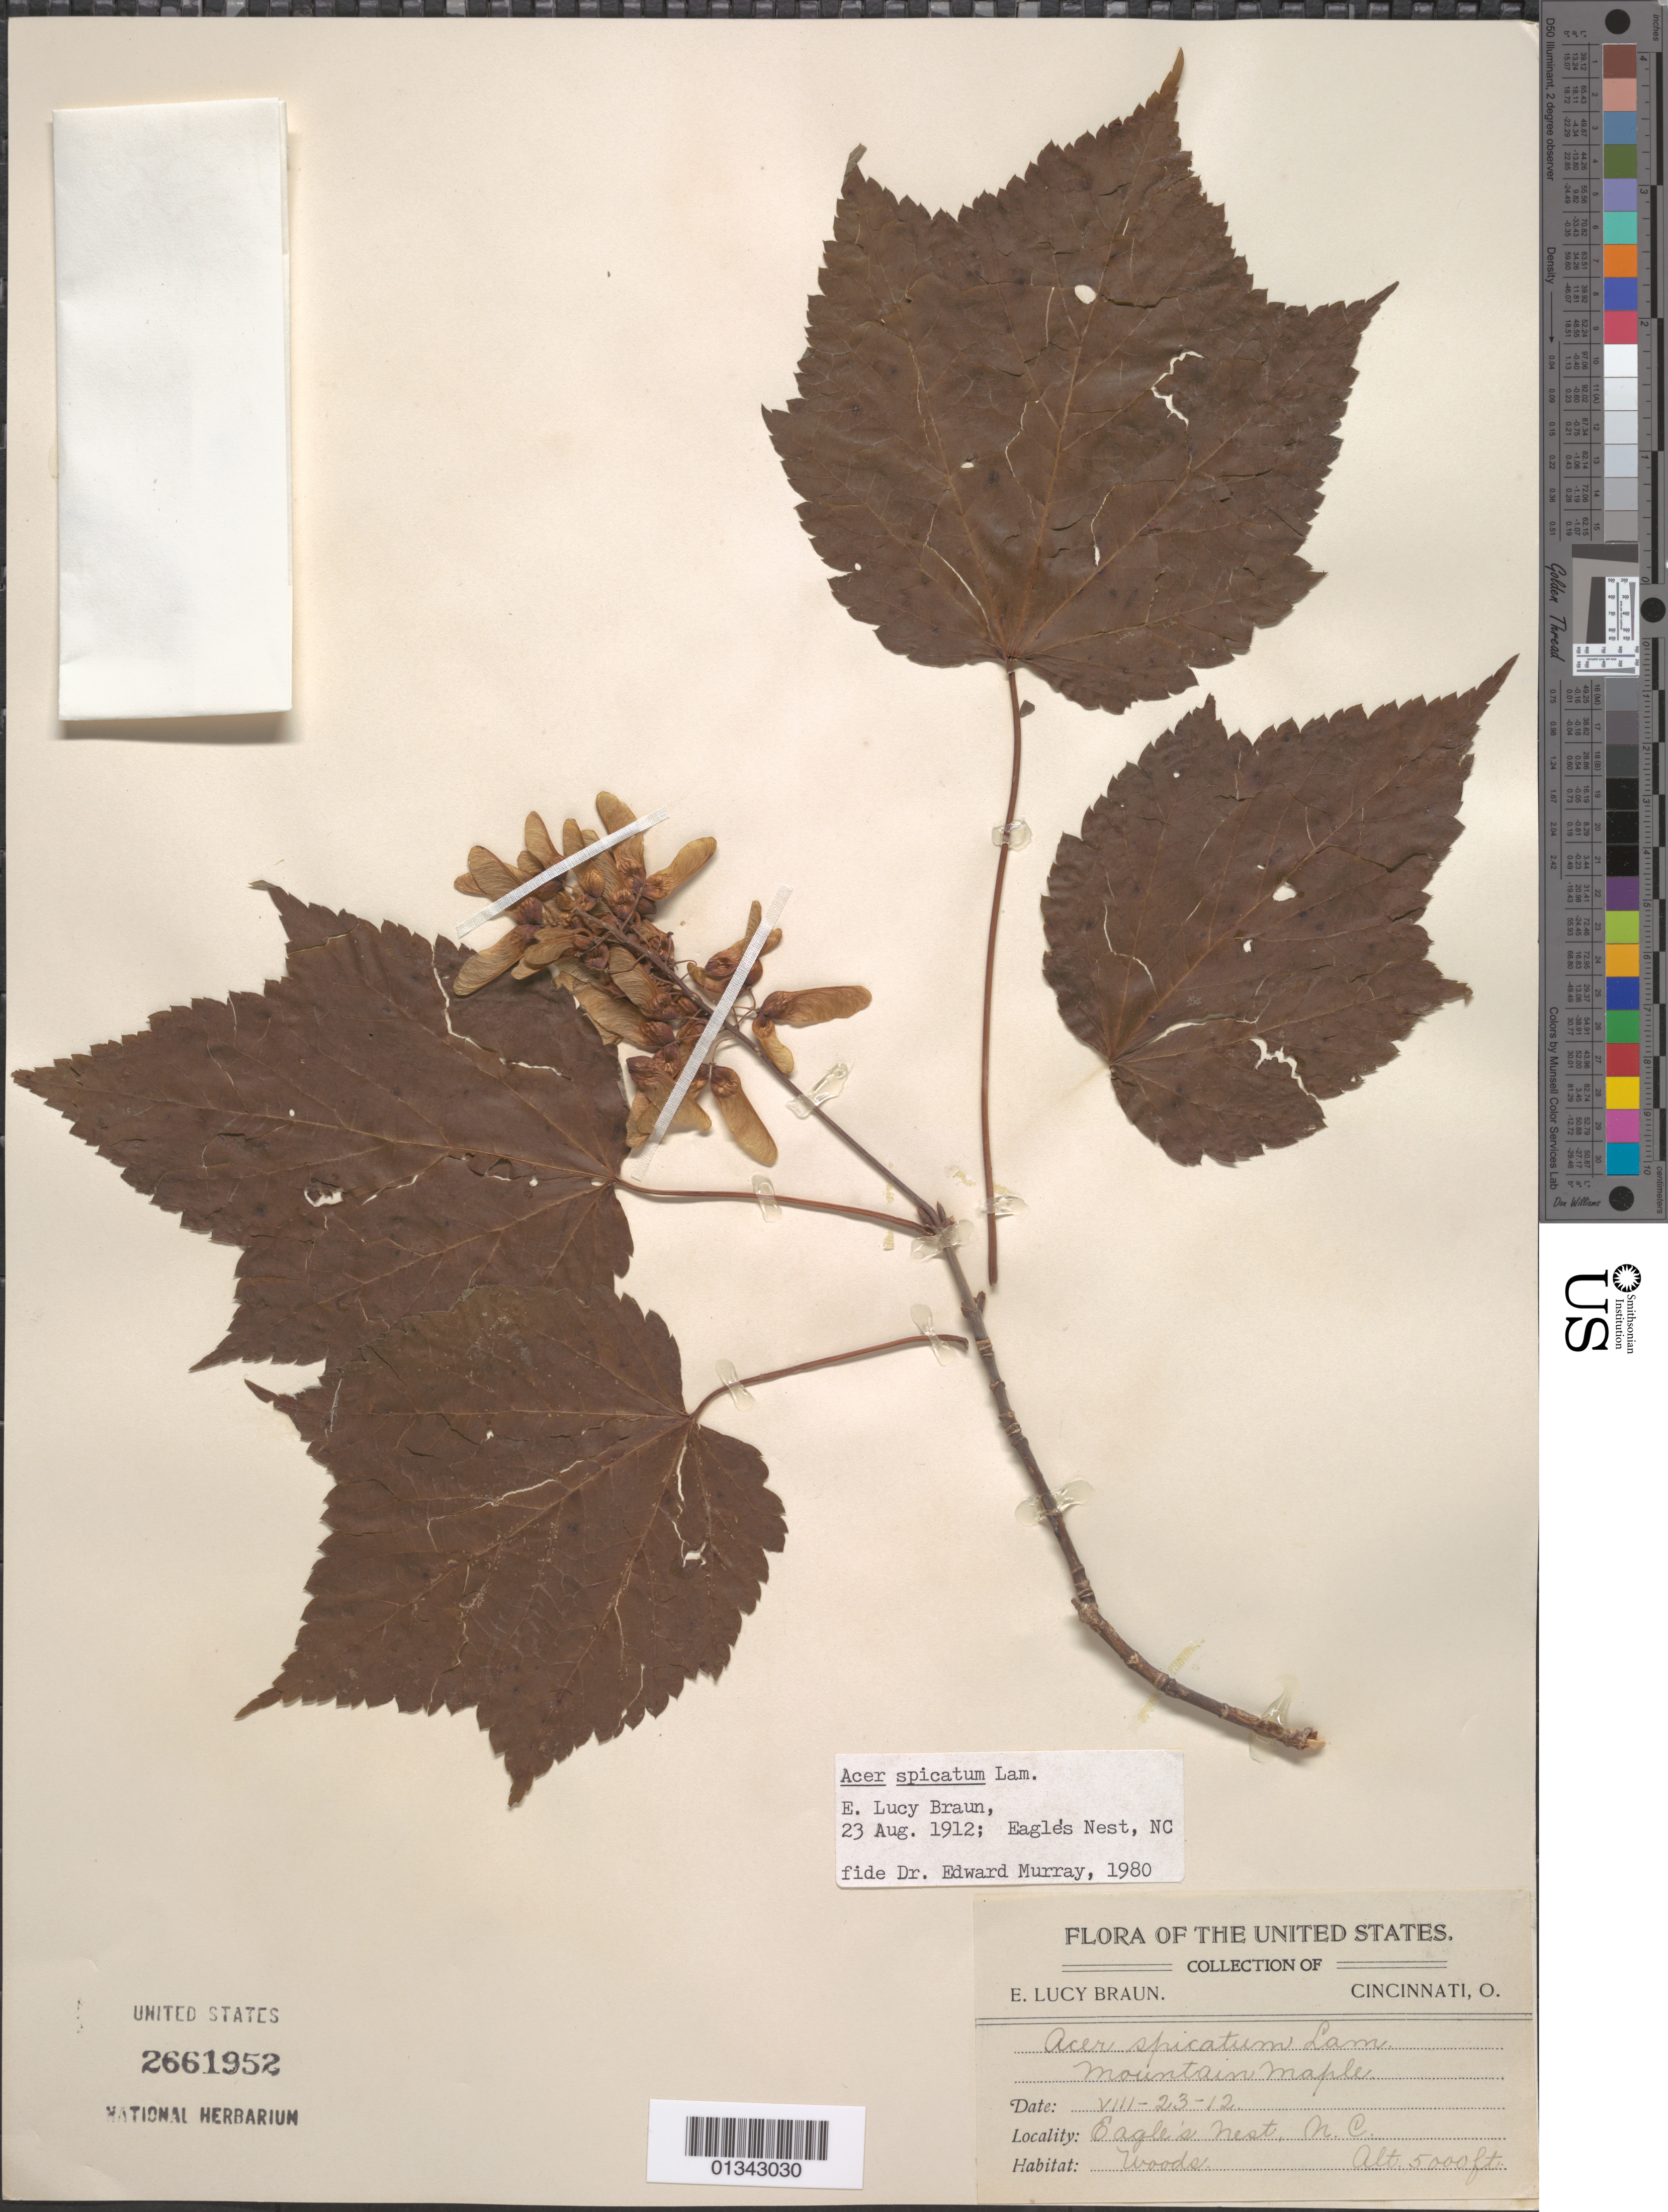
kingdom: Plantae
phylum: Tracheophyta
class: Magnoliopsida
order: Sapindales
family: Sapindaceae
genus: Acer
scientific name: Acer spicatum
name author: Lam.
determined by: Murray, Edward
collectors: E. L. Braun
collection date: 1912-08-23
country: United States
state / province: North Carolina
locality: Eagle's Nest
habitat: Woods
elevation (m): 1524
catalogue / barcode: US 2661952